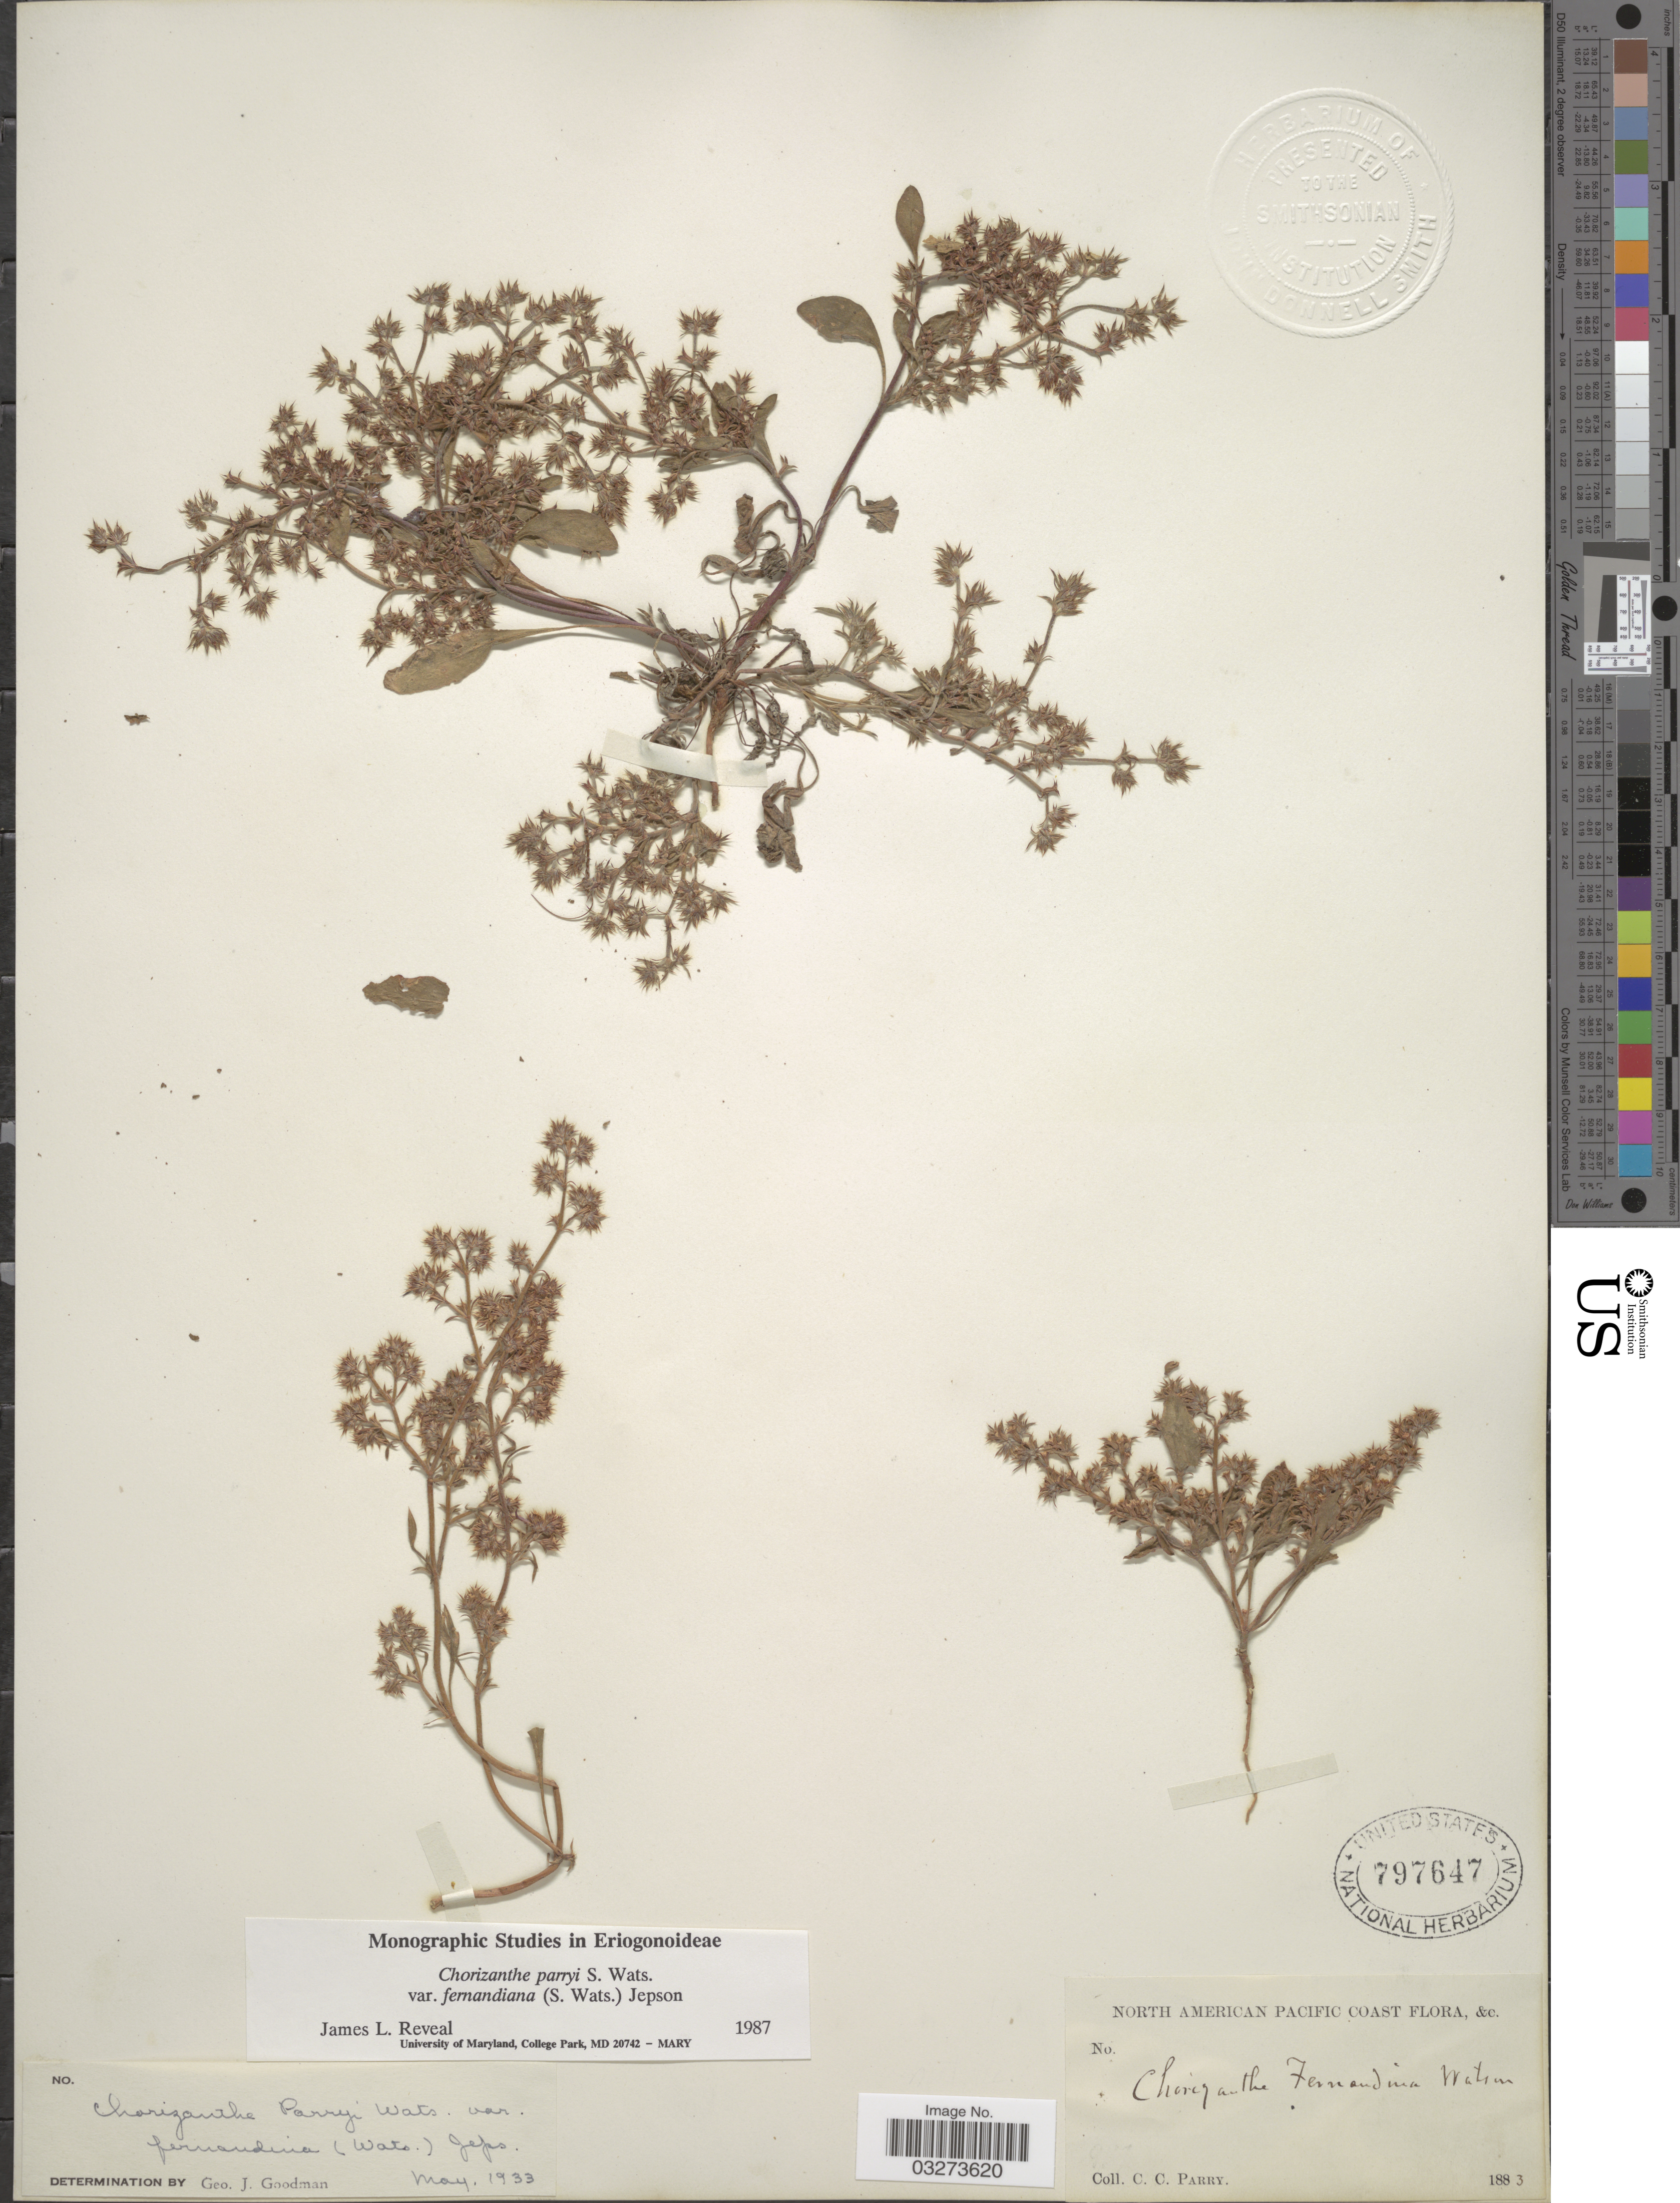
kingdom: Plantae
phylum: Tracheophyta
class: Magnoliopsida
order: Caryophyllales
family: Polygonaceae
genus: Chorizanthe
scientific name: Chorizanthe parryi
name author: S. Watson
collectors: C. C. Parry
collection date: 1883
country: United States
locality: North American Pacific Coast, &c.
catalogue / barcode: US 797647